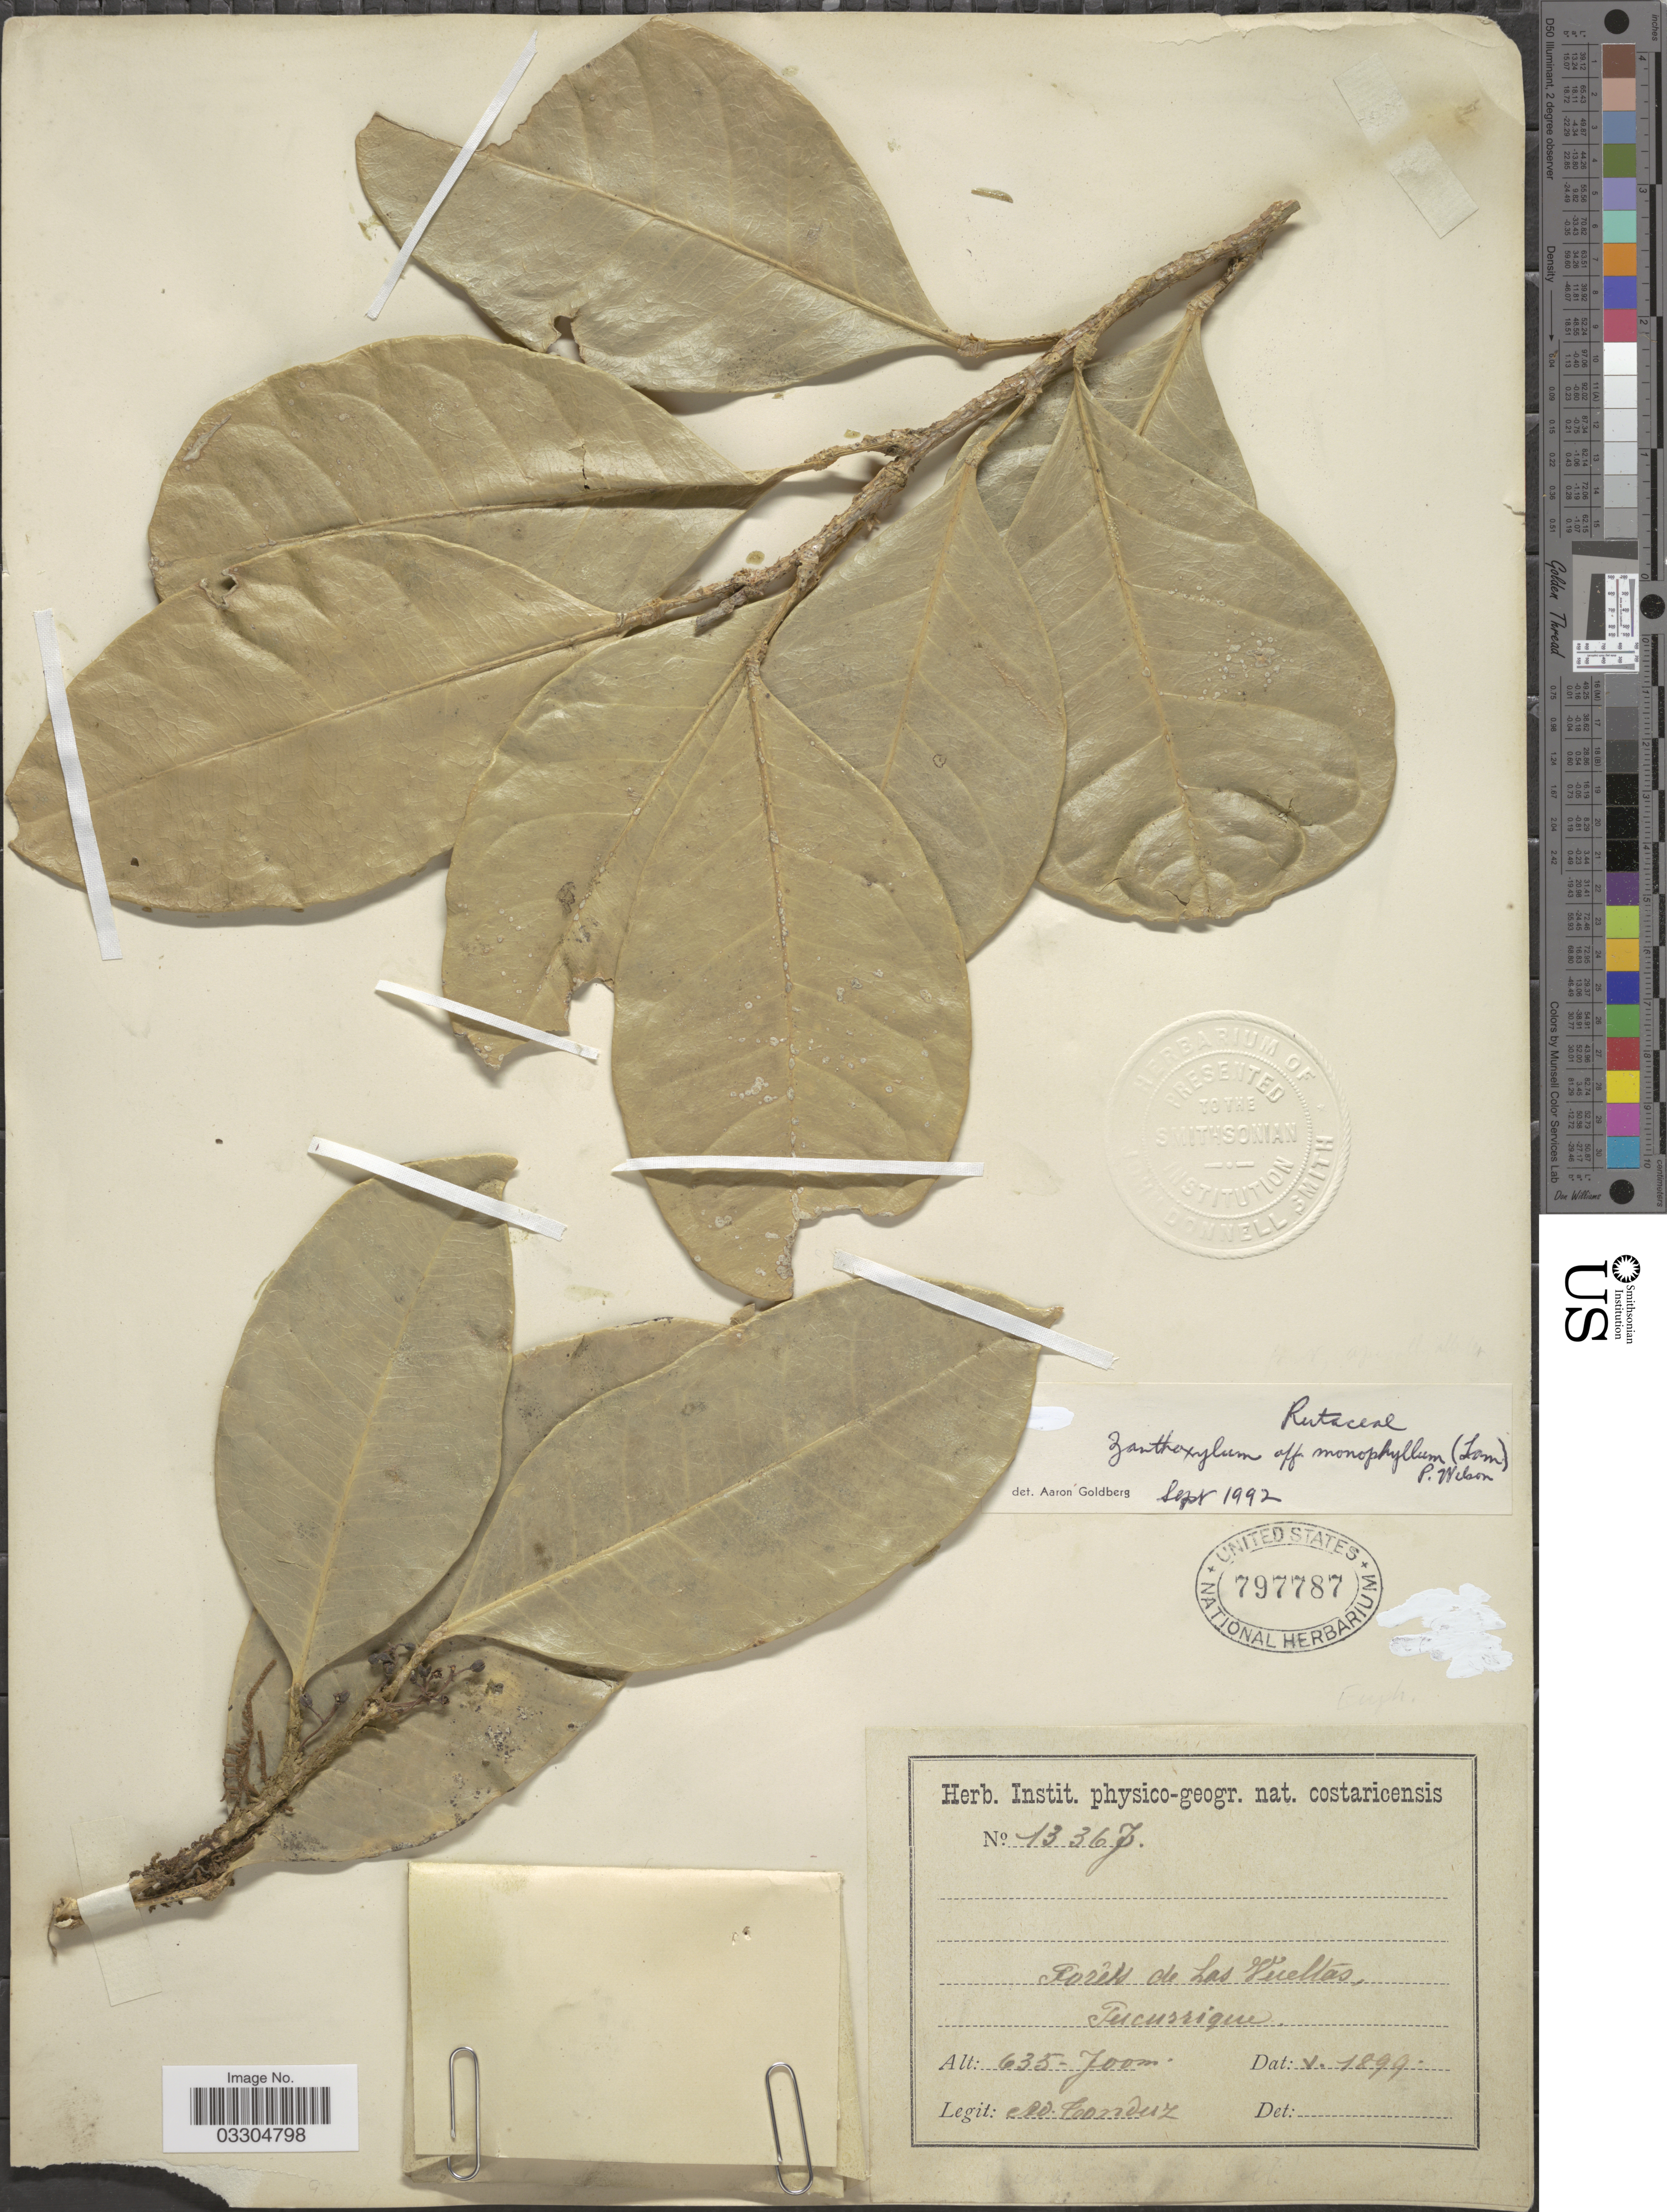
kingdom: Plantae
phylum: Tracheophyta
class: Magnoliopsida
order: Sapindales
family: Rutaceae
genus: Stauranthus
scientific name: Stauranthus perforatus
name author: Liebm.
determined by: Londoño-Echeverri, Y.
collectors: A. Tonduz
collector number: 13367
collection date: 1899-05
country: Costa Rica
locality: Forêts de Las Vueltas, Tucurrique.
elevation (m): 635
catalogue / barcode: US 797787